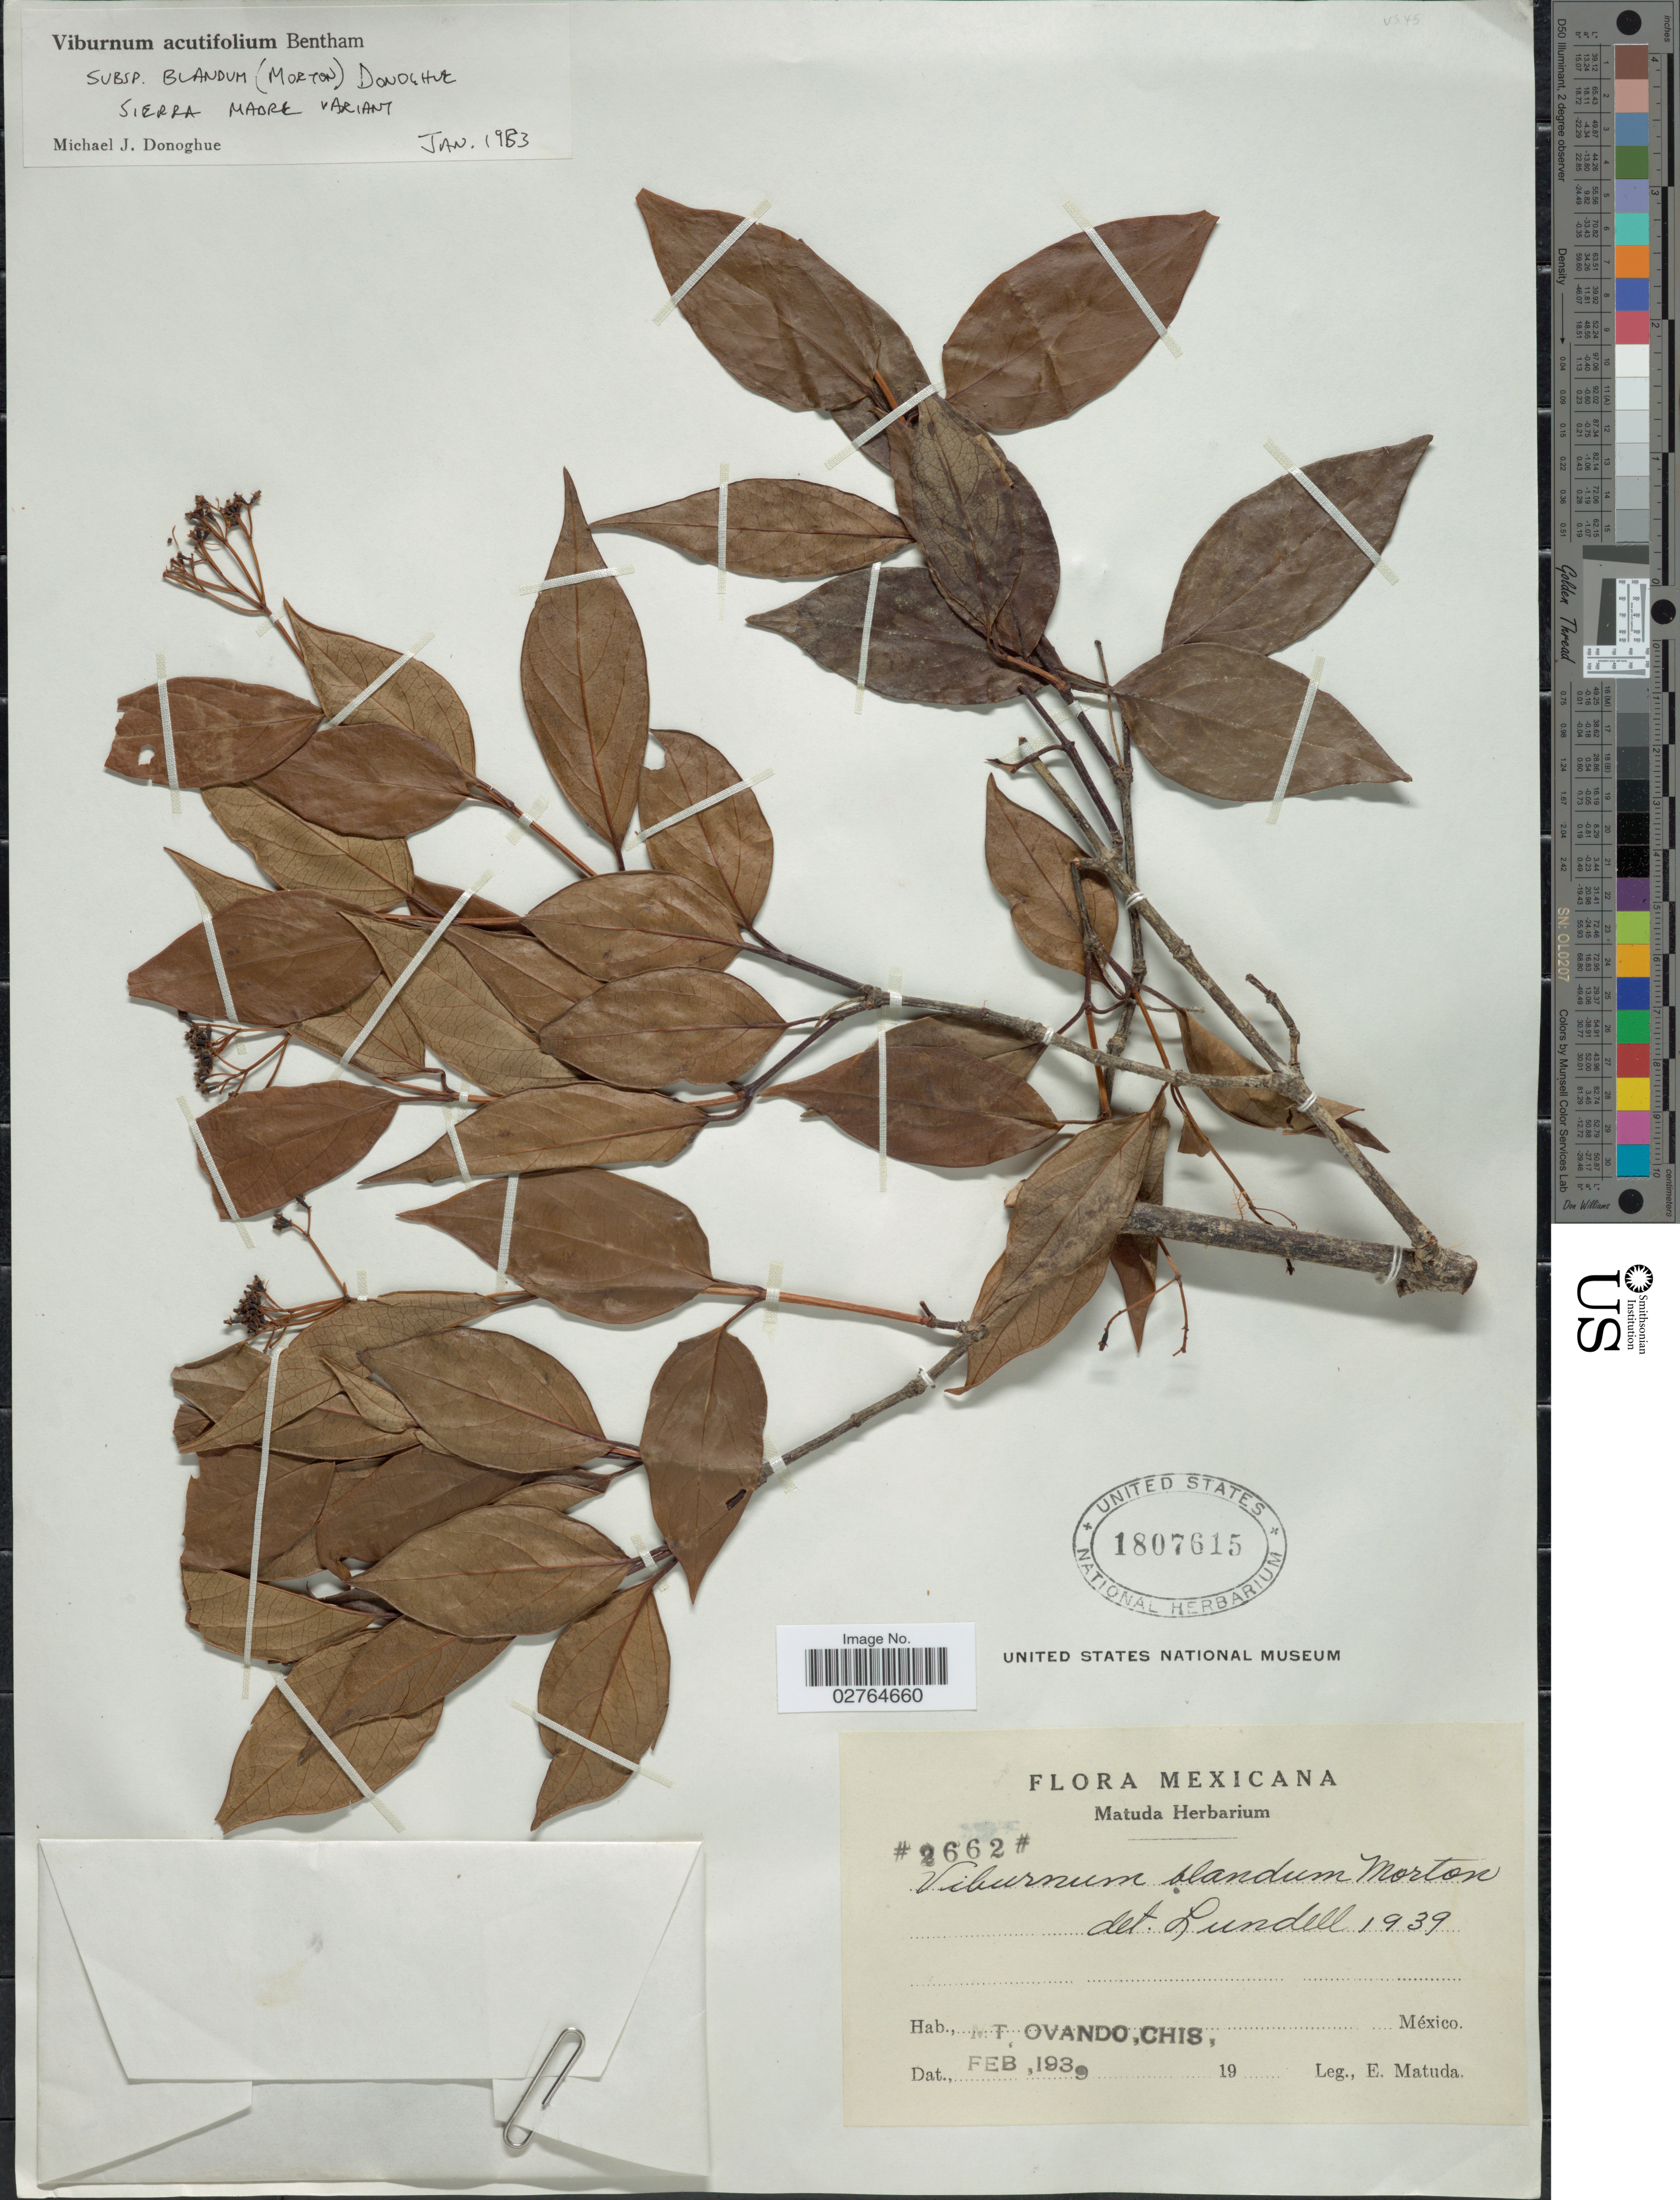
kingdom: Plantae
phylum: Tracheophyta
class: Magnoliopsida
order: Dipsacales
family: Viburnaceae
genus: Viburnum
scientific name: Viburnum acutifolium subsp. blandum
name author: (C.V. Morton) Villarreal & A.E. Estrada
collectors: E. Matuda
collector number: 2662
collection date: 1939-02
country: Mexico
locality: Mt. Ovando, Chis. México.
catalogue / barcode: US 1807615